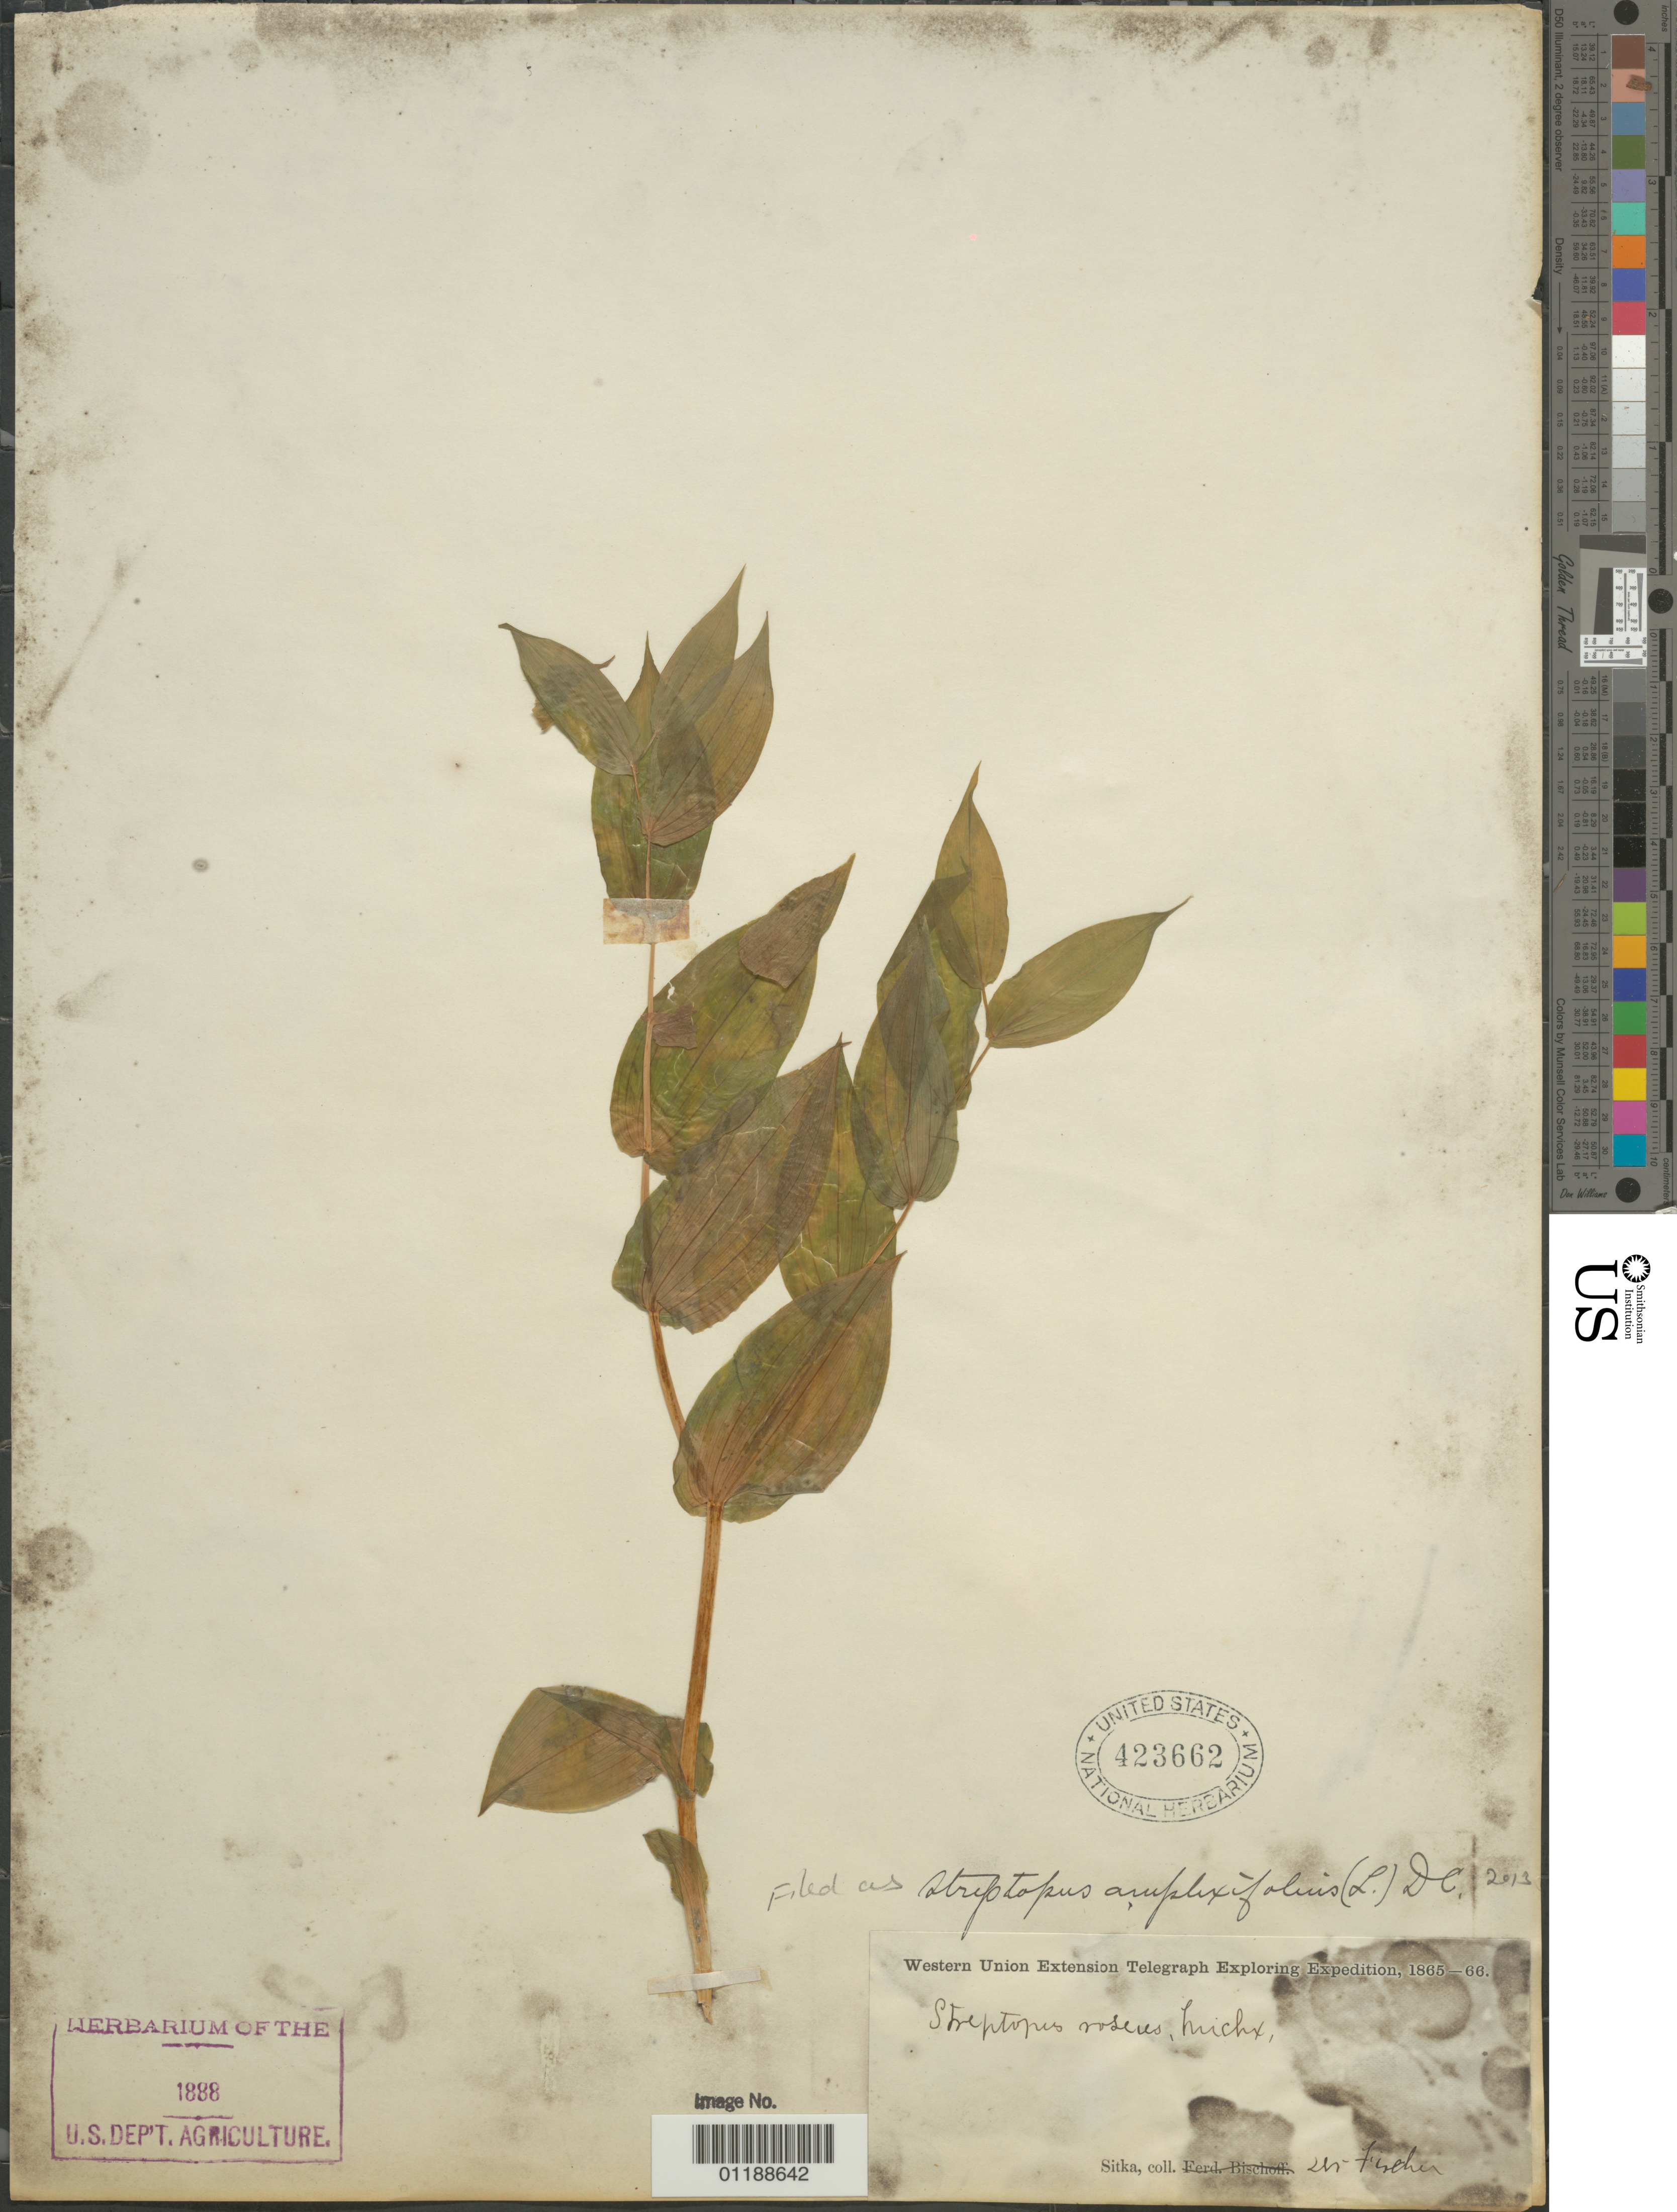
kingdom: Plantae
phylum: Tracheophyta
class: Liliopsida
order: Liliales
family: Liliaceae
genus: Streptopus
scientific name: Streptopus amplexifolius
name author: DC.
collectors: -- Fischer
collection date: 1865/1866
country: United States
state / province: Alaska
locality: Sitka.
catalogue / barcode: US 423662